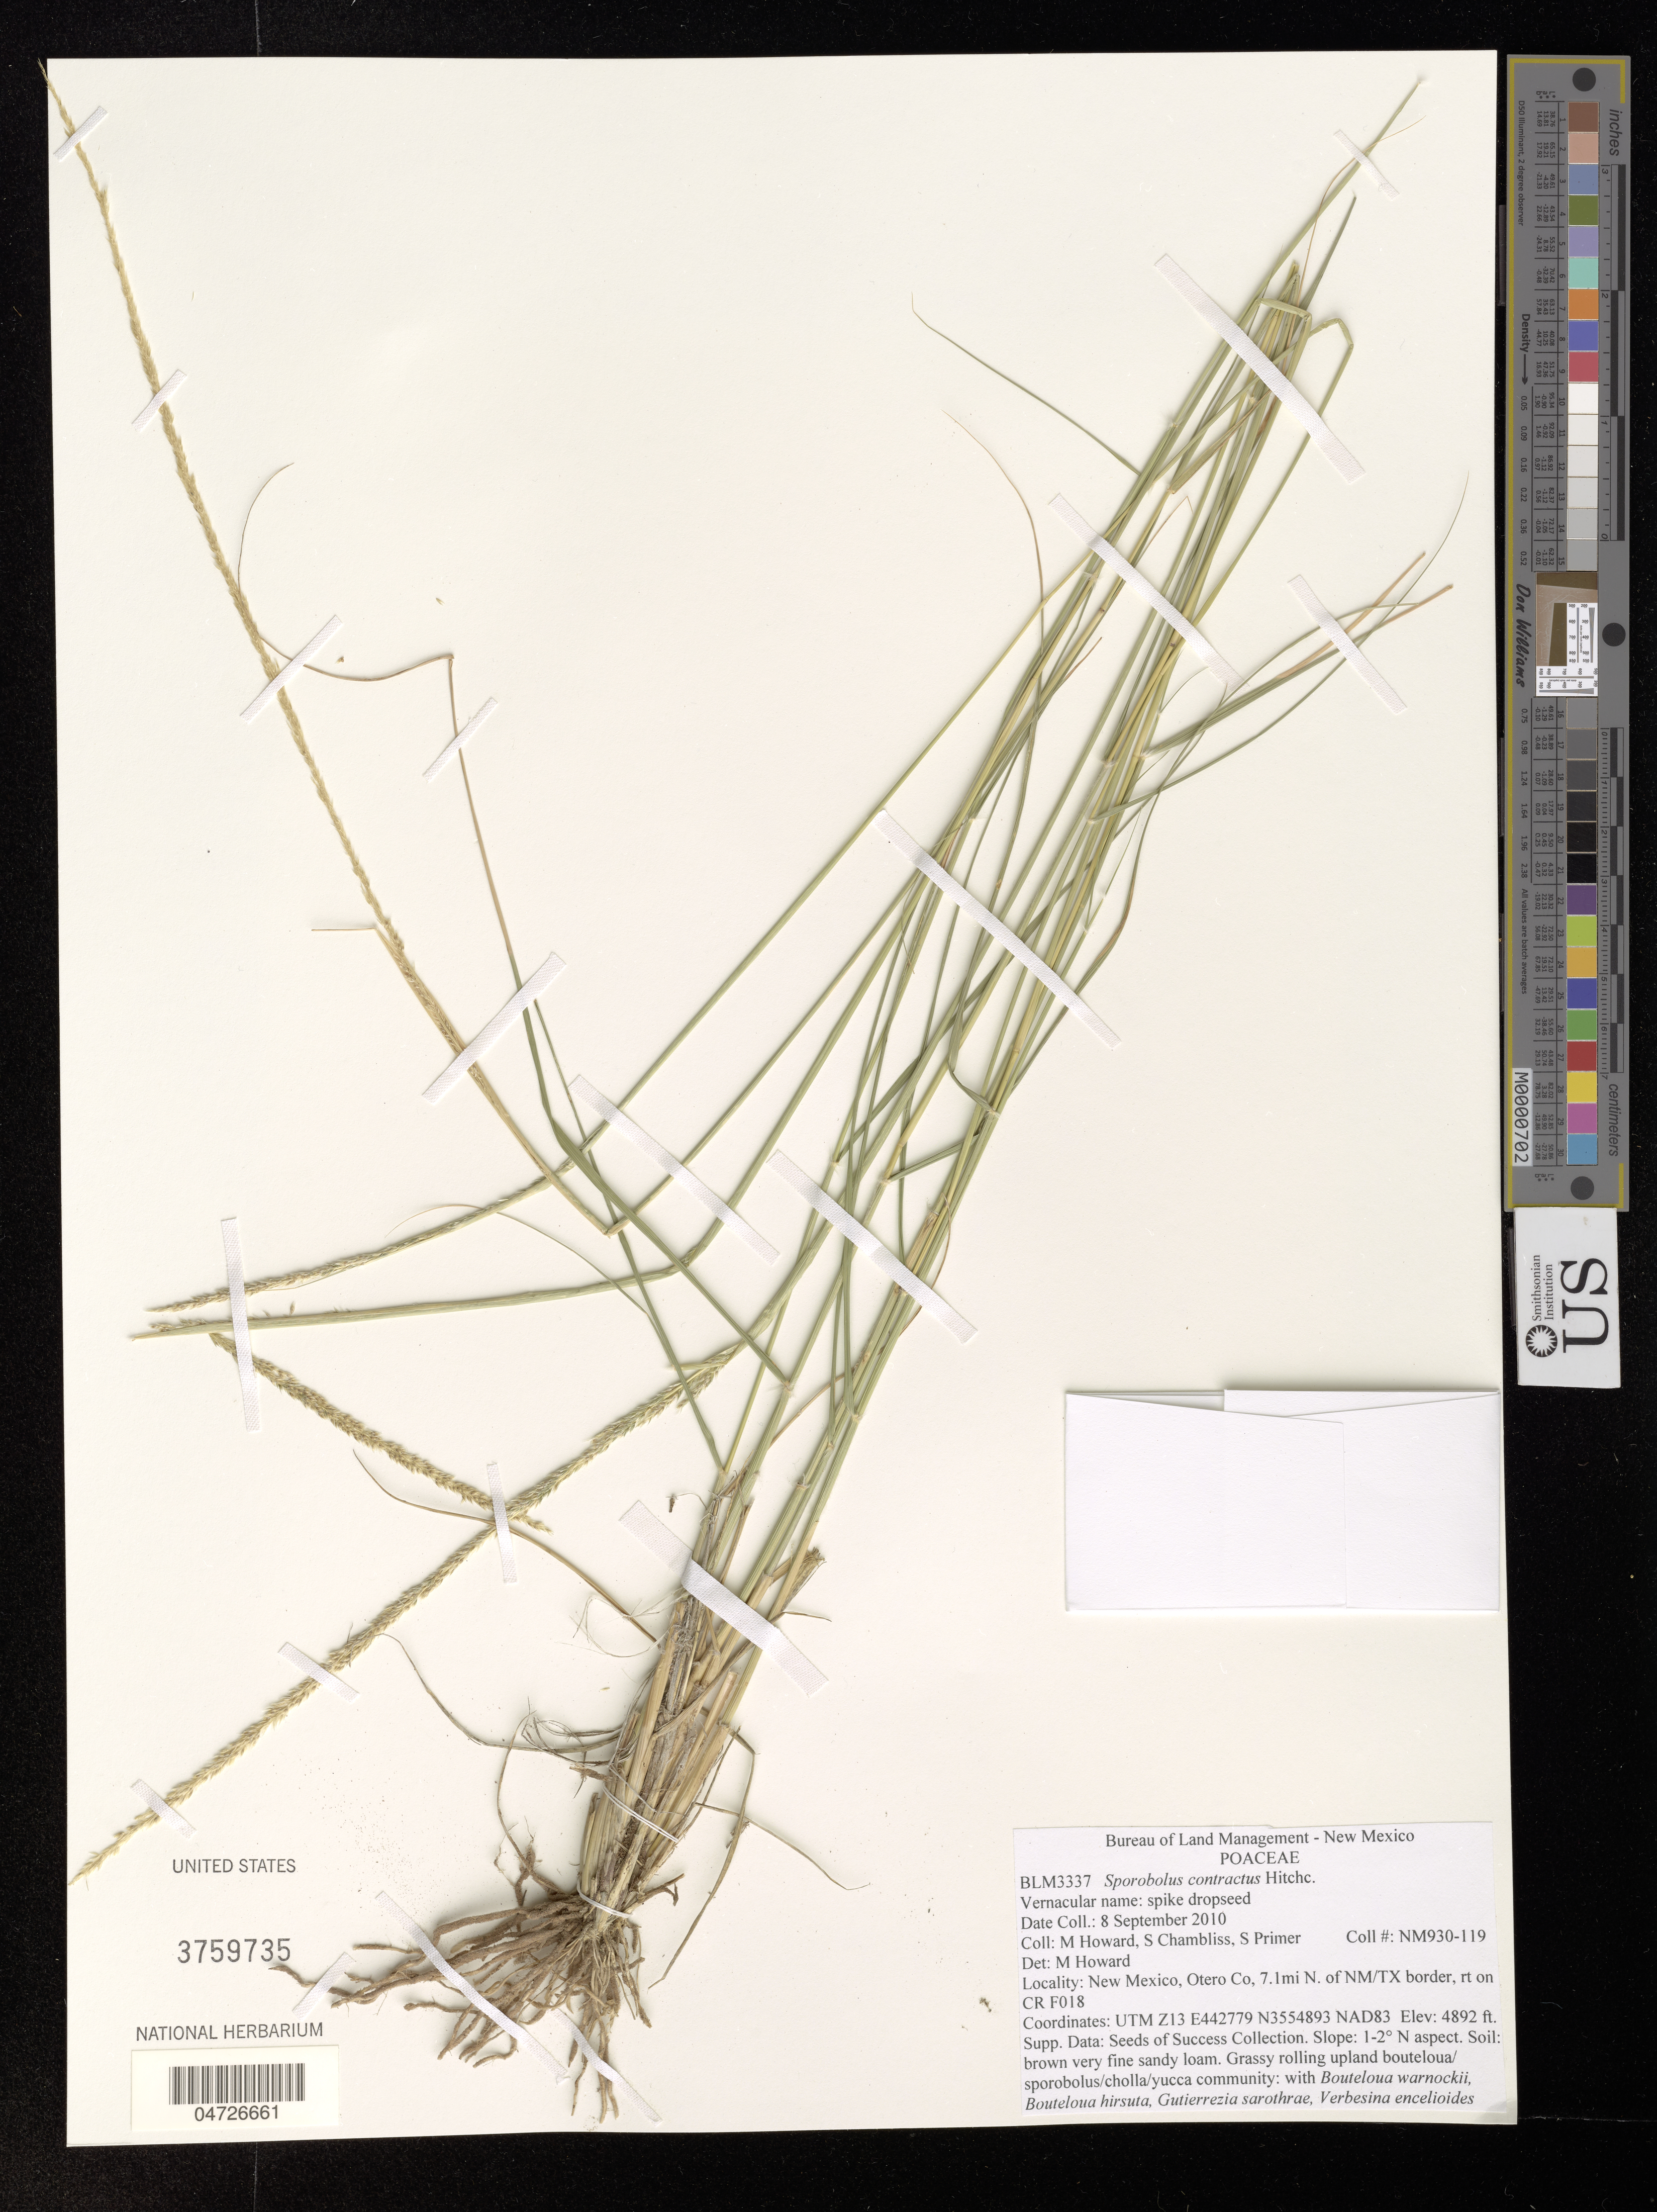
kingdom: Plantae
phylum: Tracheophyta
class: Liliopsida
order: Poales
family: Poaceae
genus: Sporobolus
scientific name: Sporobolus contractus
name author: Hitchc.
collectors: M. Howard, S. Chambliss & S. Primer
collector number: NM930-119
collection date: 2010-09-08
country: United States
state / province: New Mexico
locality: Otero Co, 7.1mi N. of NM/TX border, rt on CR F018.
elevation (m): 1491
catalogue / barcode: US 3759735